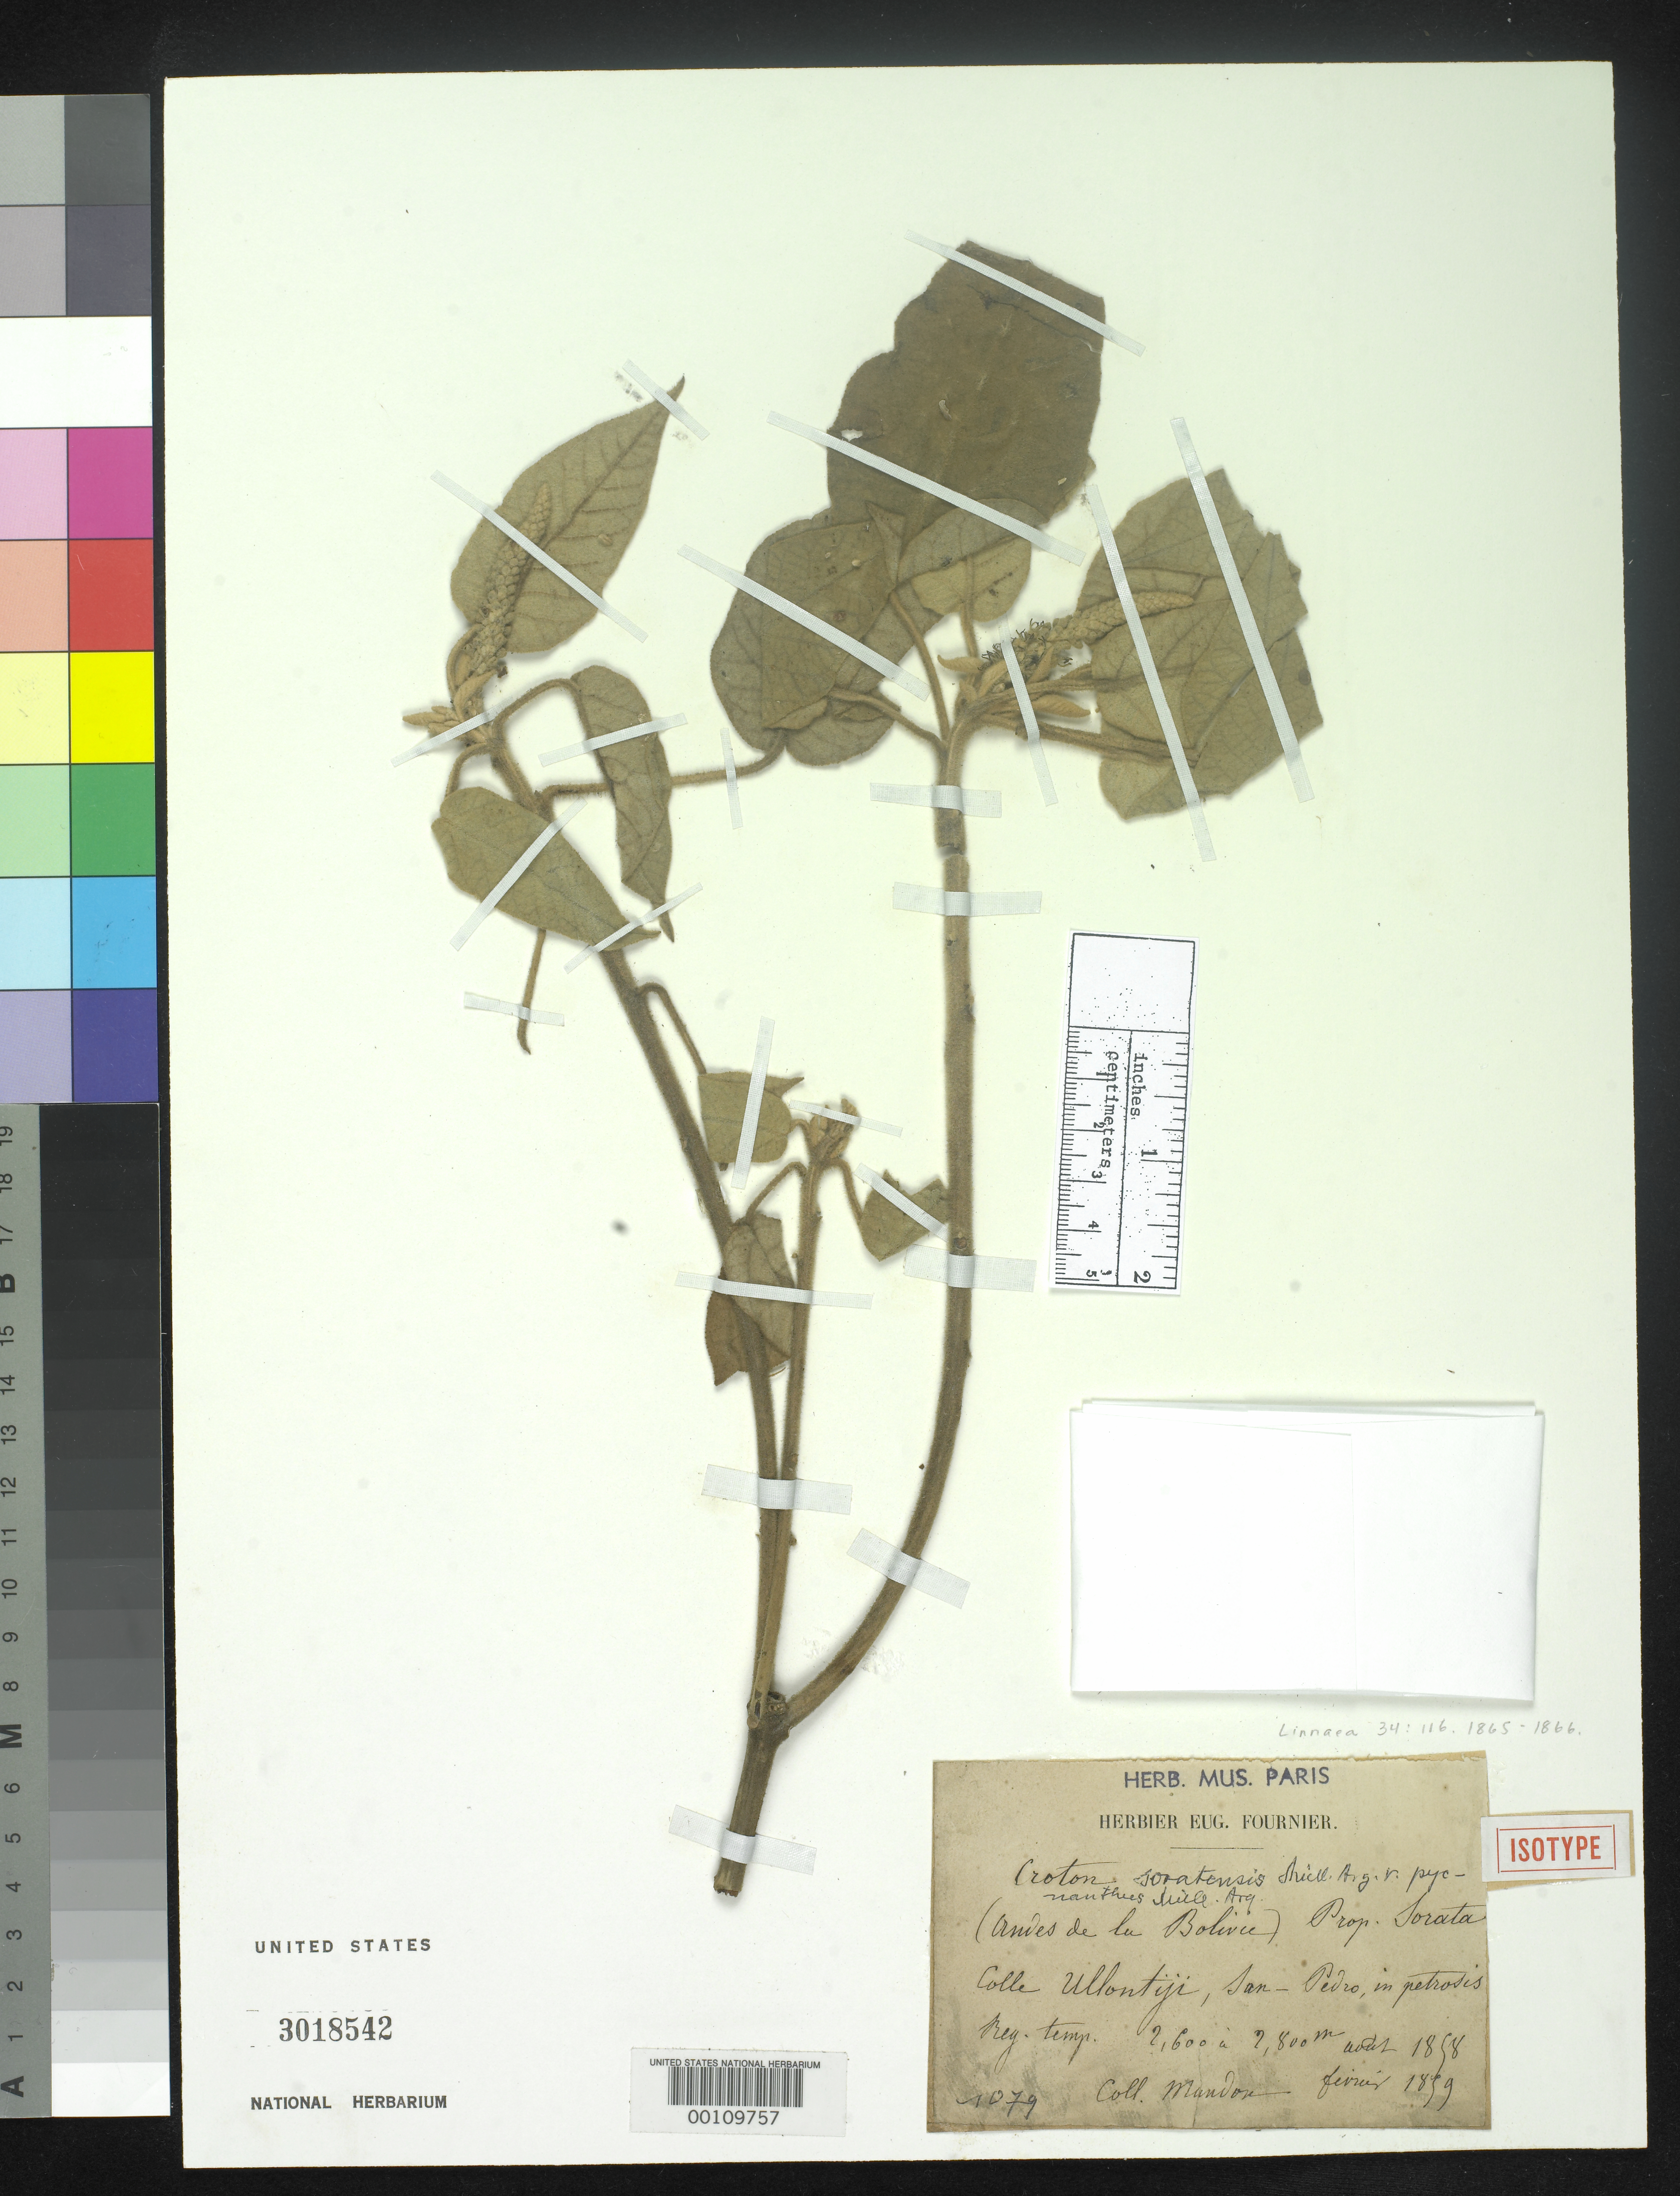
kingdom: Plantae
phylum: Tracheophyta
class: Magnoliopsida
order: Malpighiales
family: Euphorbiaceae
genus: Croton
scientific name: Croton soratensis var. pycnanthus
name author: Müll. Arg.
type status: Isotype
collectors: G. Mandon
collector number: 1079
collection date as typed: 1858 or -- --- 1859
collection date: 1858 or 1859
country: Bolivia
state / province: La Paz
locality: Near Sorata.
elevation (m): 2600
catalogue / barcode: US 3018542